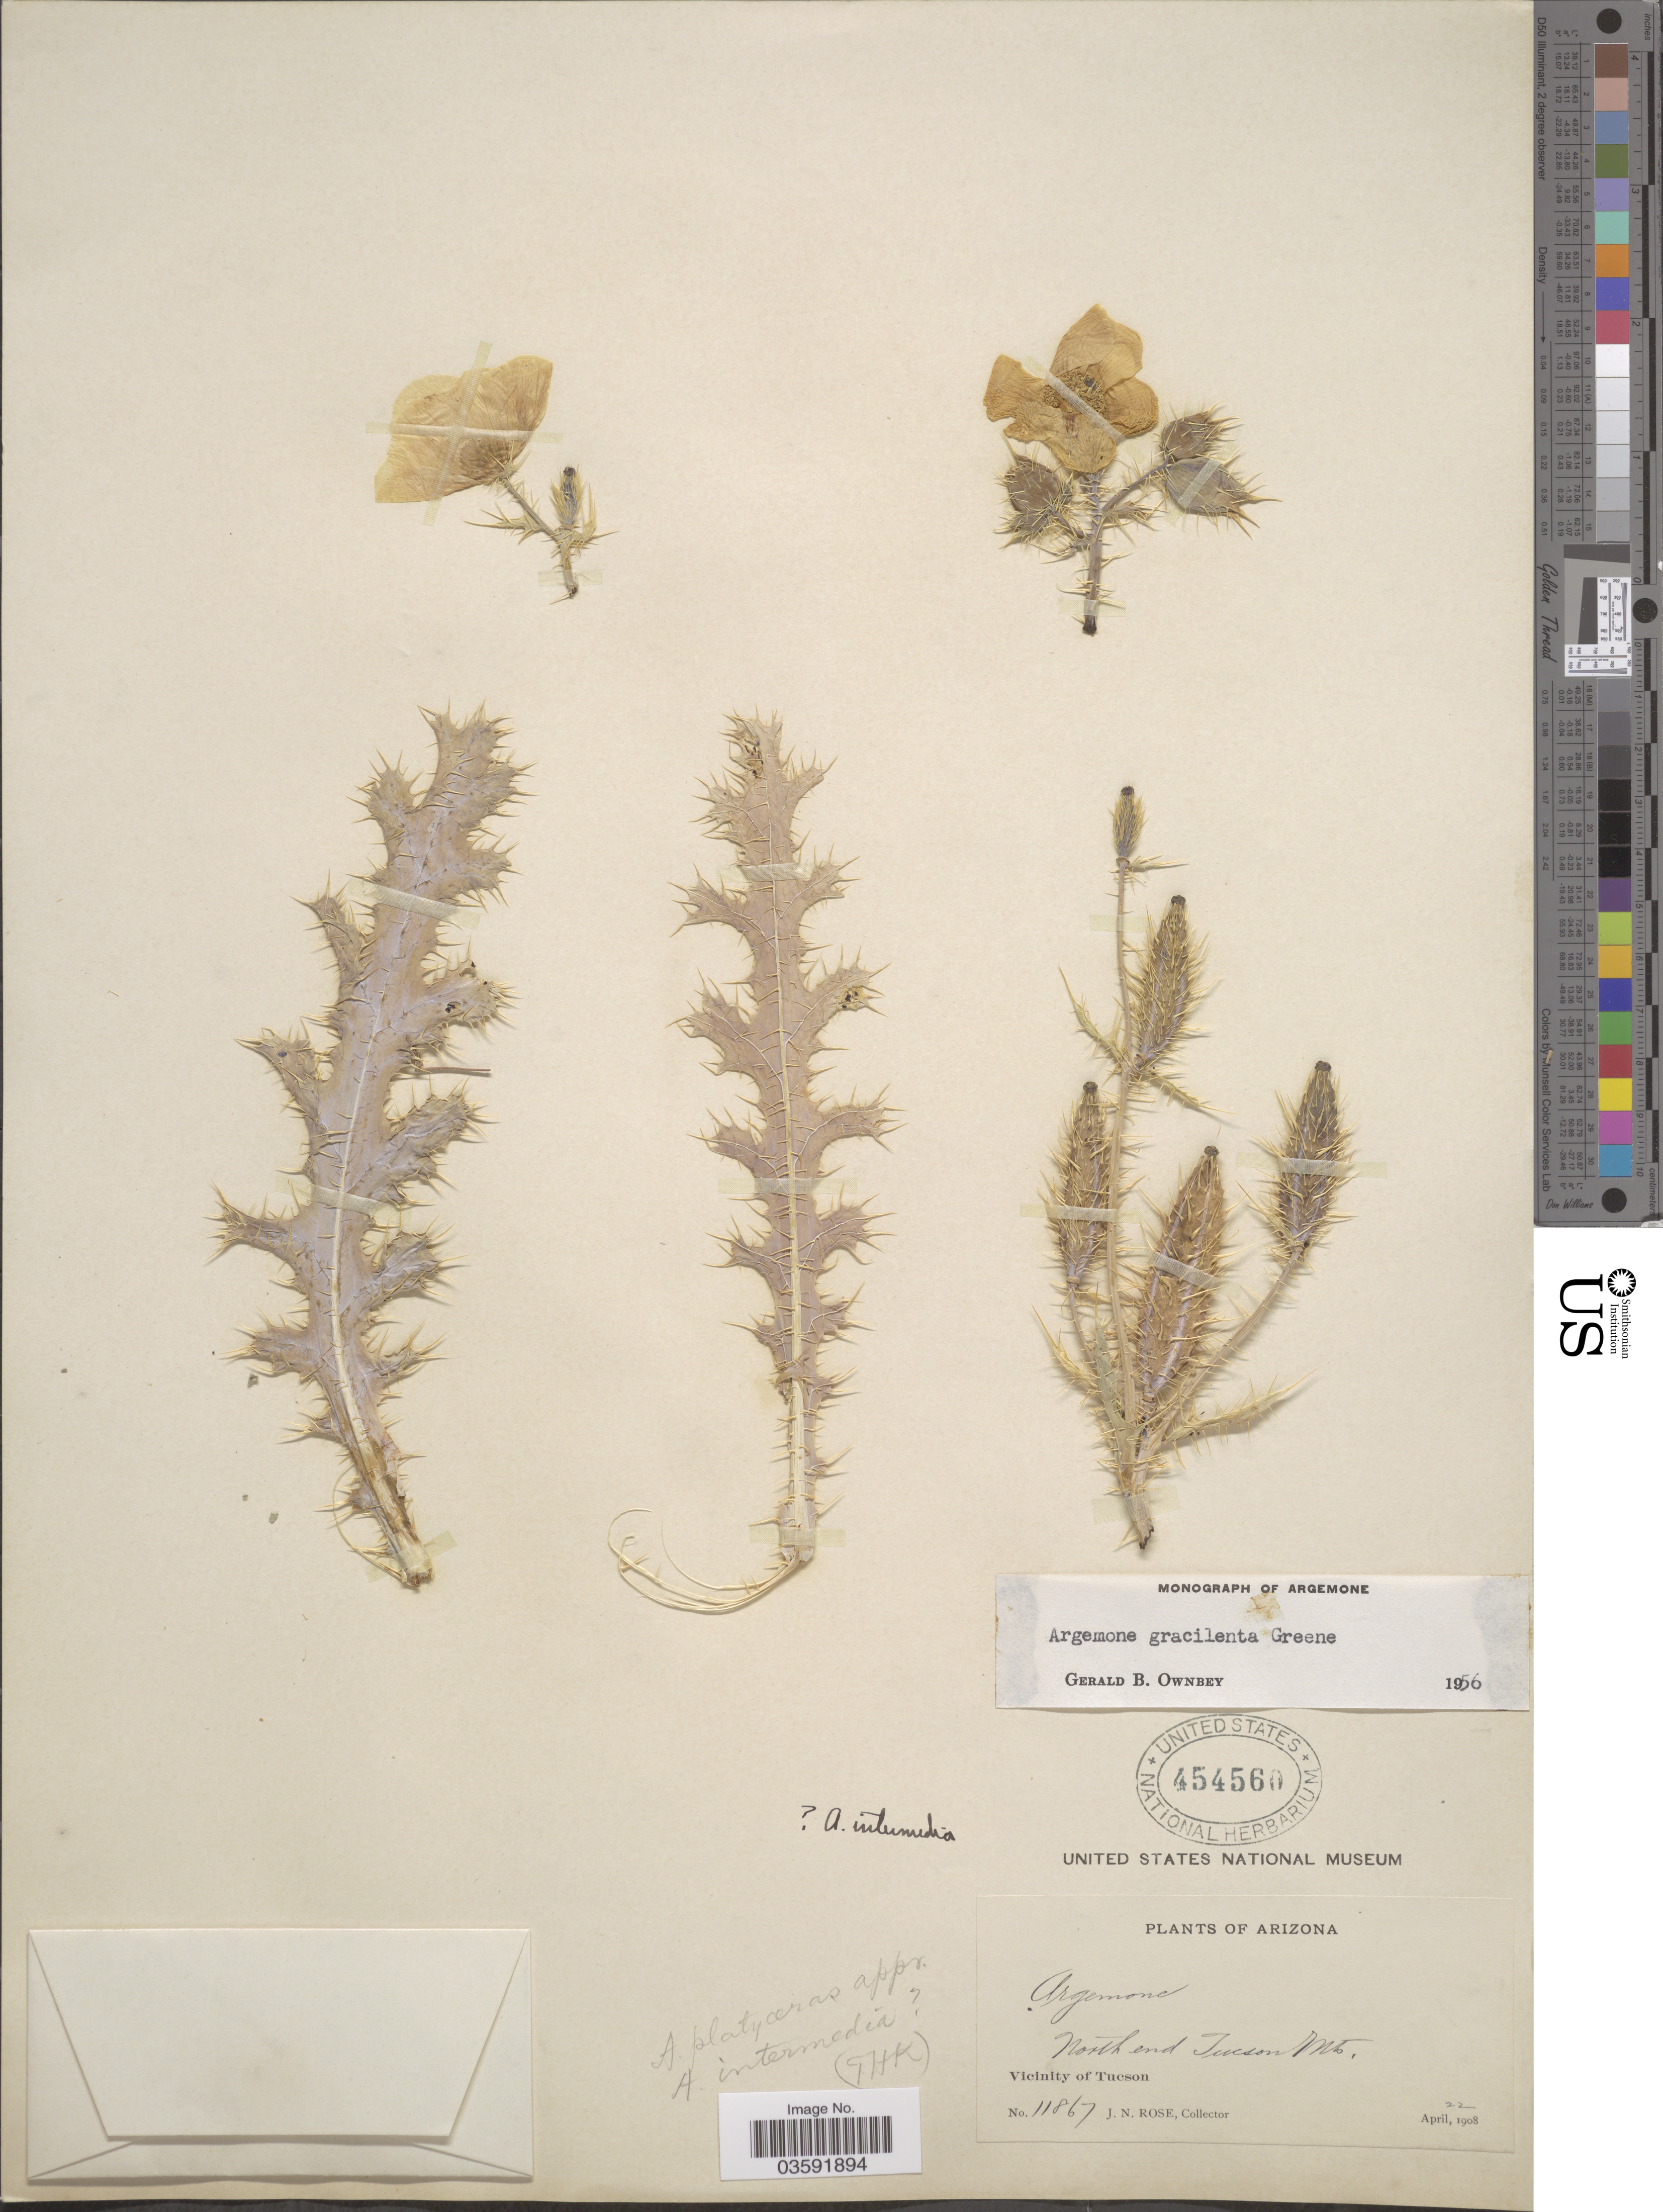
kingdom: Plantae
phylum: Tracheophyta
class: Magnoliopsida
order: Ranunculales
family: Papaveraceae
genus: Argemone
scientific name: Argemone gracilenta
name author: Greene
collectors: J. N. Rose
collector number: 11867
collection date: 1908-04-22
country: United States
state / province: Arizona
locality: North end Tucson Mts. Vicinity of Tucson.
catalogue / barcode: US 454560